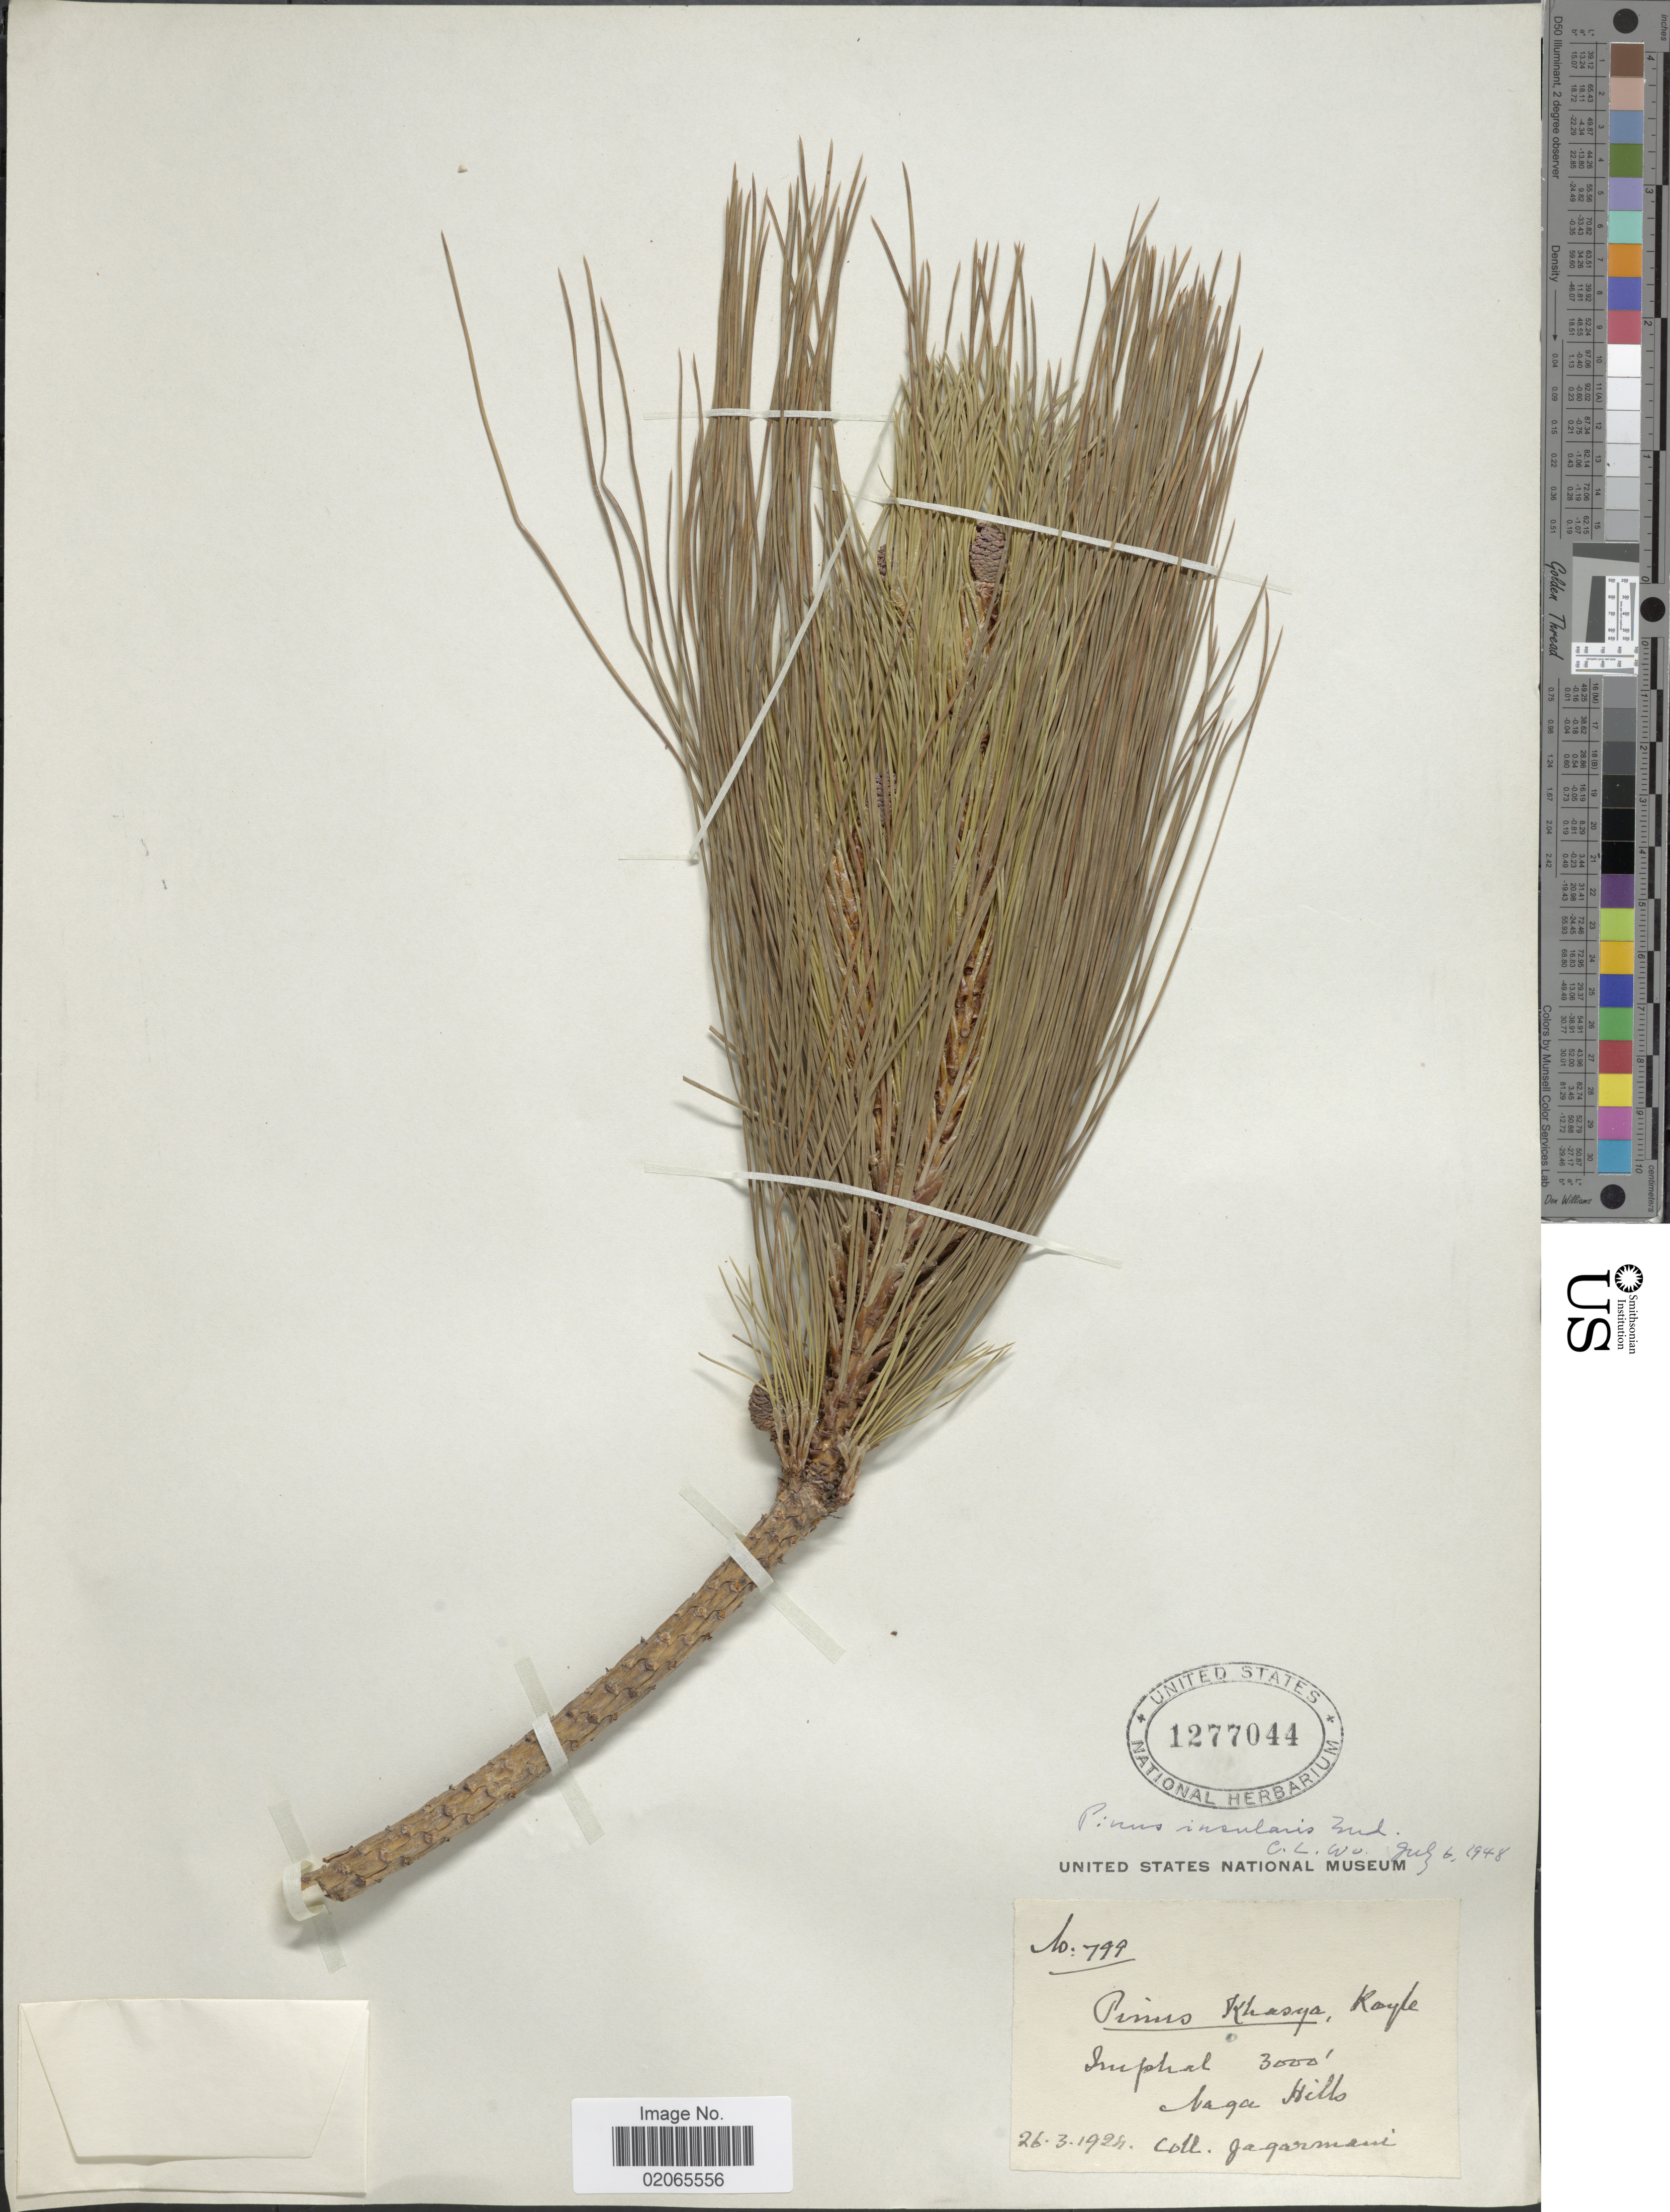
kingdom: Plantae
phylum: Tracheophyta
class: Pinopsida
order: Pinales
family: Pinaceae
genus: Pinus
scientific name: Pinus insularis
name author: Endl.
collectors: -. Jagarmani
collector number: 799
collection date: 1924-03-26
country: India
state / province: Manipur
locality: Imphal, Naga Hills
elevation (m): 914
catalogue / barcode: US 1277044